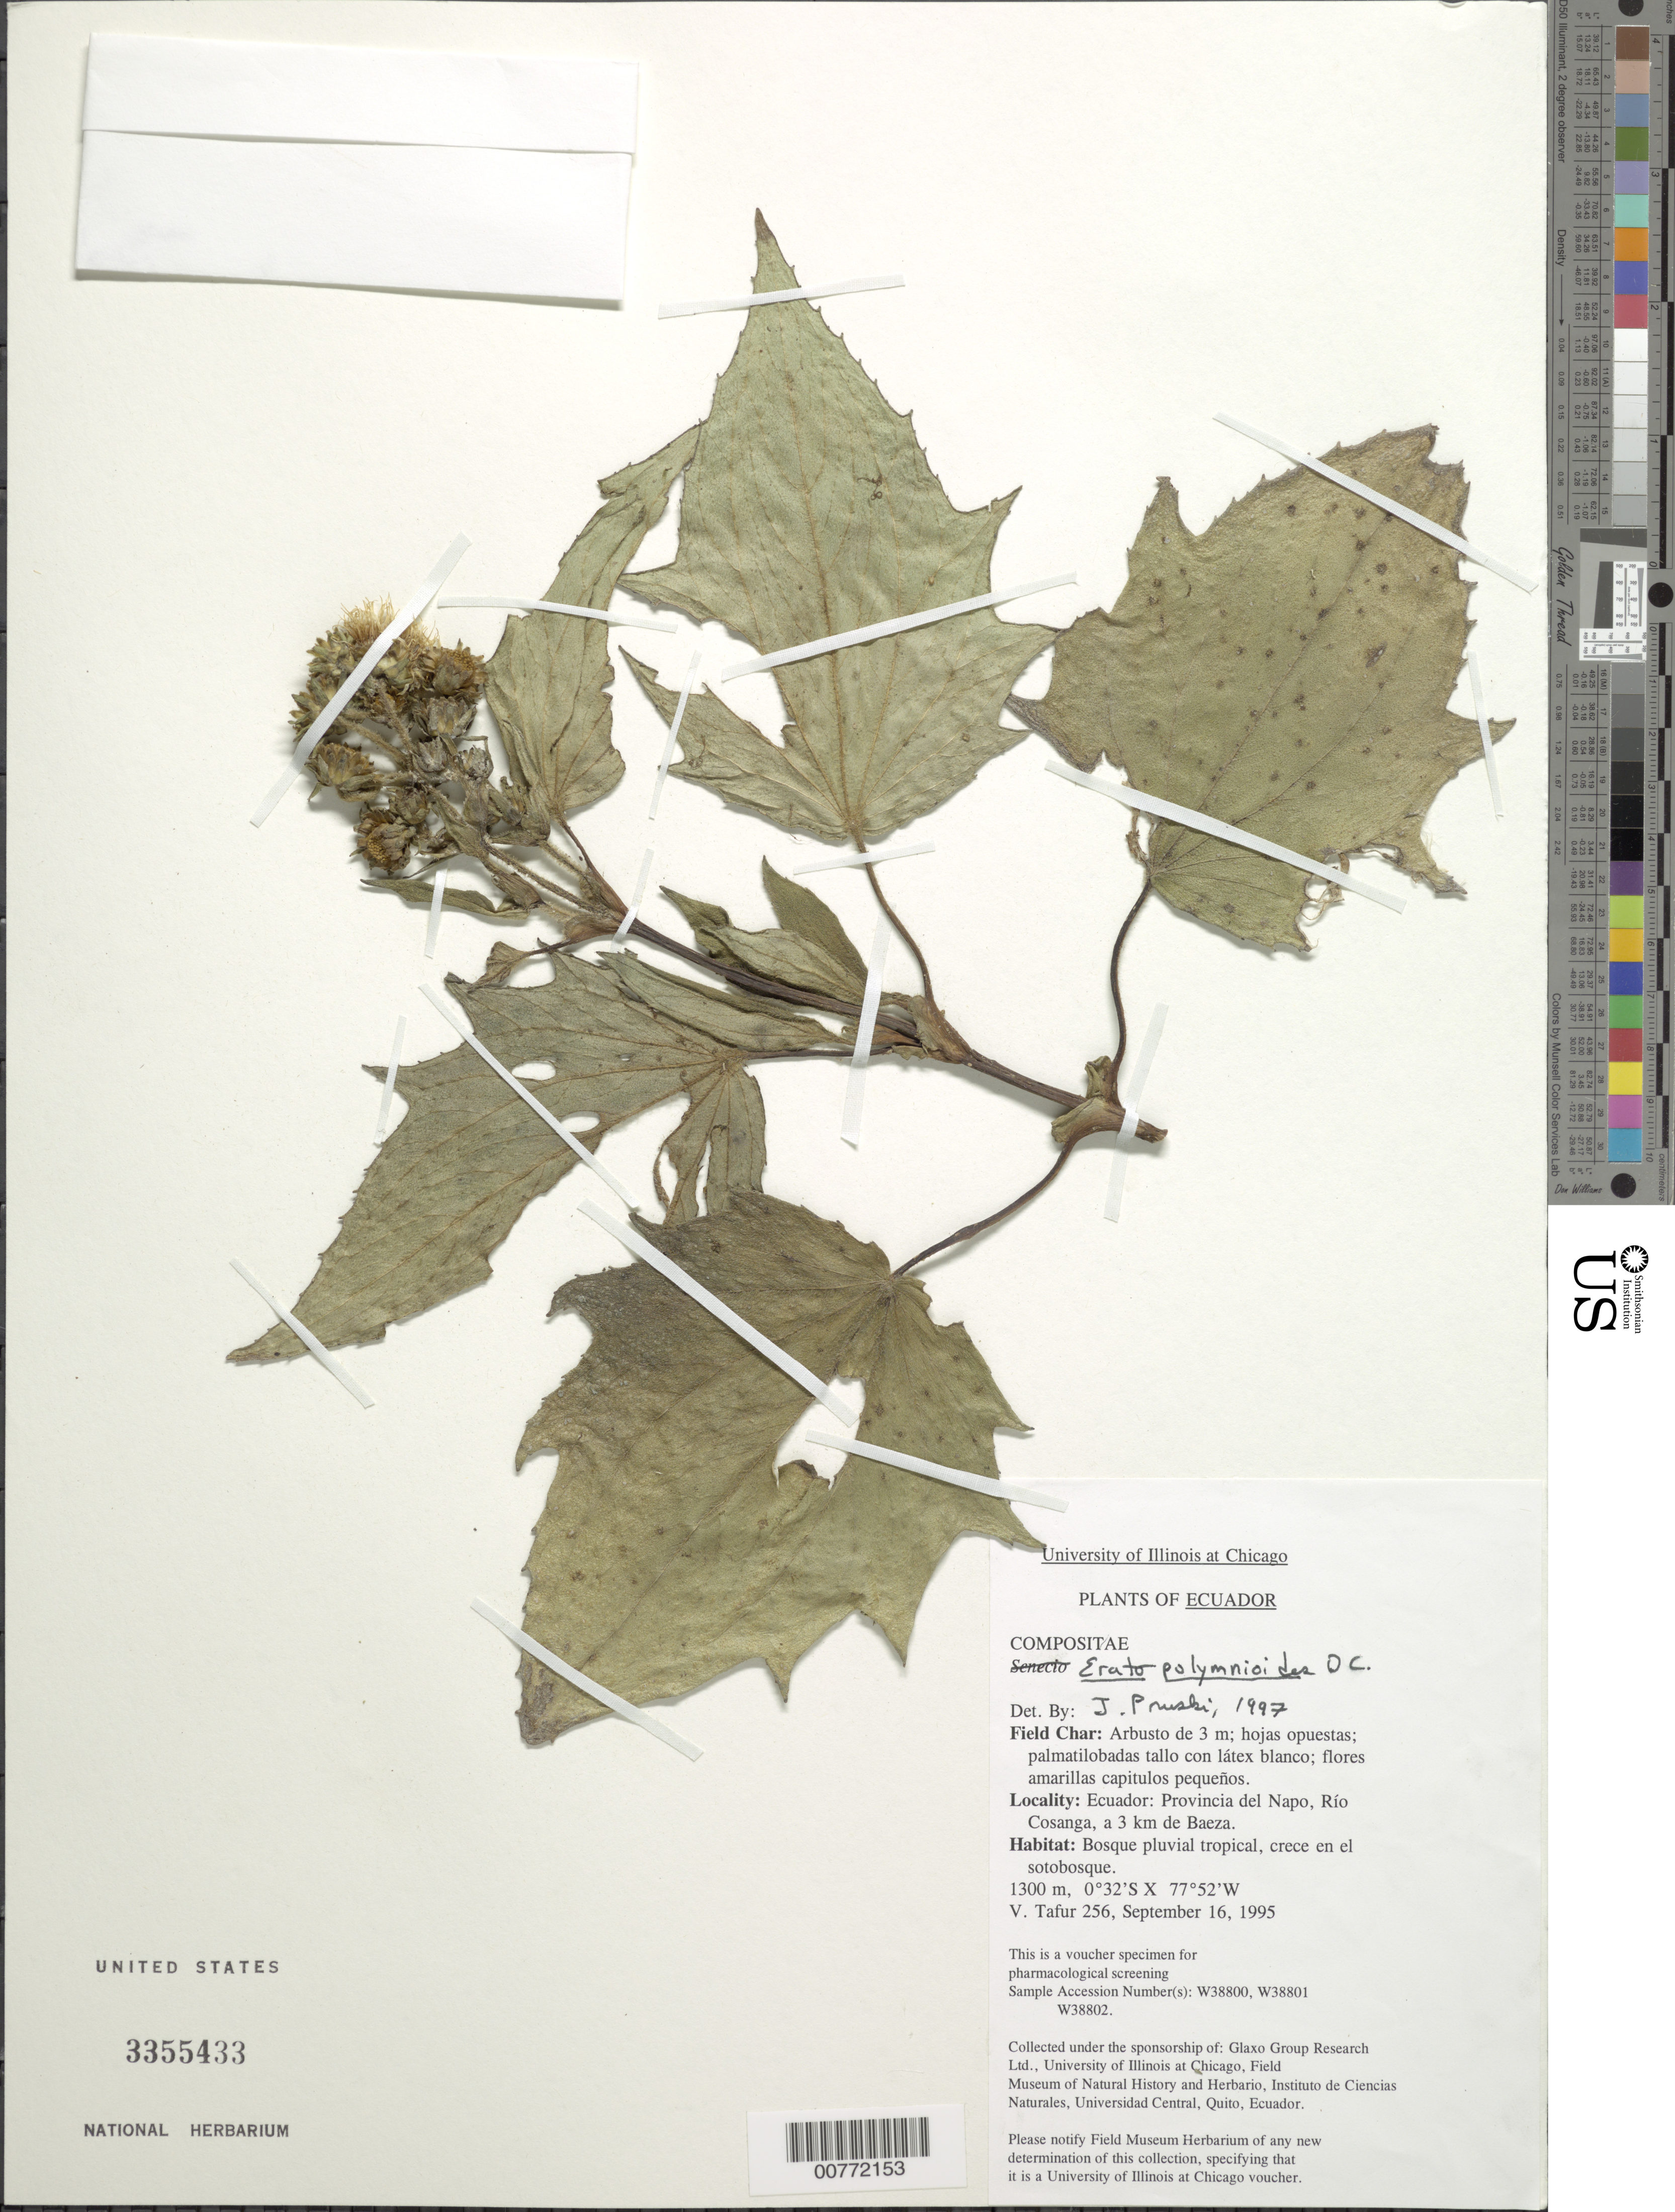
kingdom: Plantae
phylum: Tracheophyta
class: Magnoliopsida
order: Asterales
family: Asteraceae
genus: Erato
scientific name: Erato polymnioides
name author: DC.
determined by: Pruski, J. F.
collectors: V. Tafur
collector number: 256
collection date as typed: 16 September 1995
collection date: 1995-09-16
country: Ecuador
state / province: Napo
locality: Río Cosanga, a 3 km de Baeza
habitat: Bosque pluvial tropical, crece en el sotobosque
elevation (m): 1300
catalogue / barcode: US 3355433